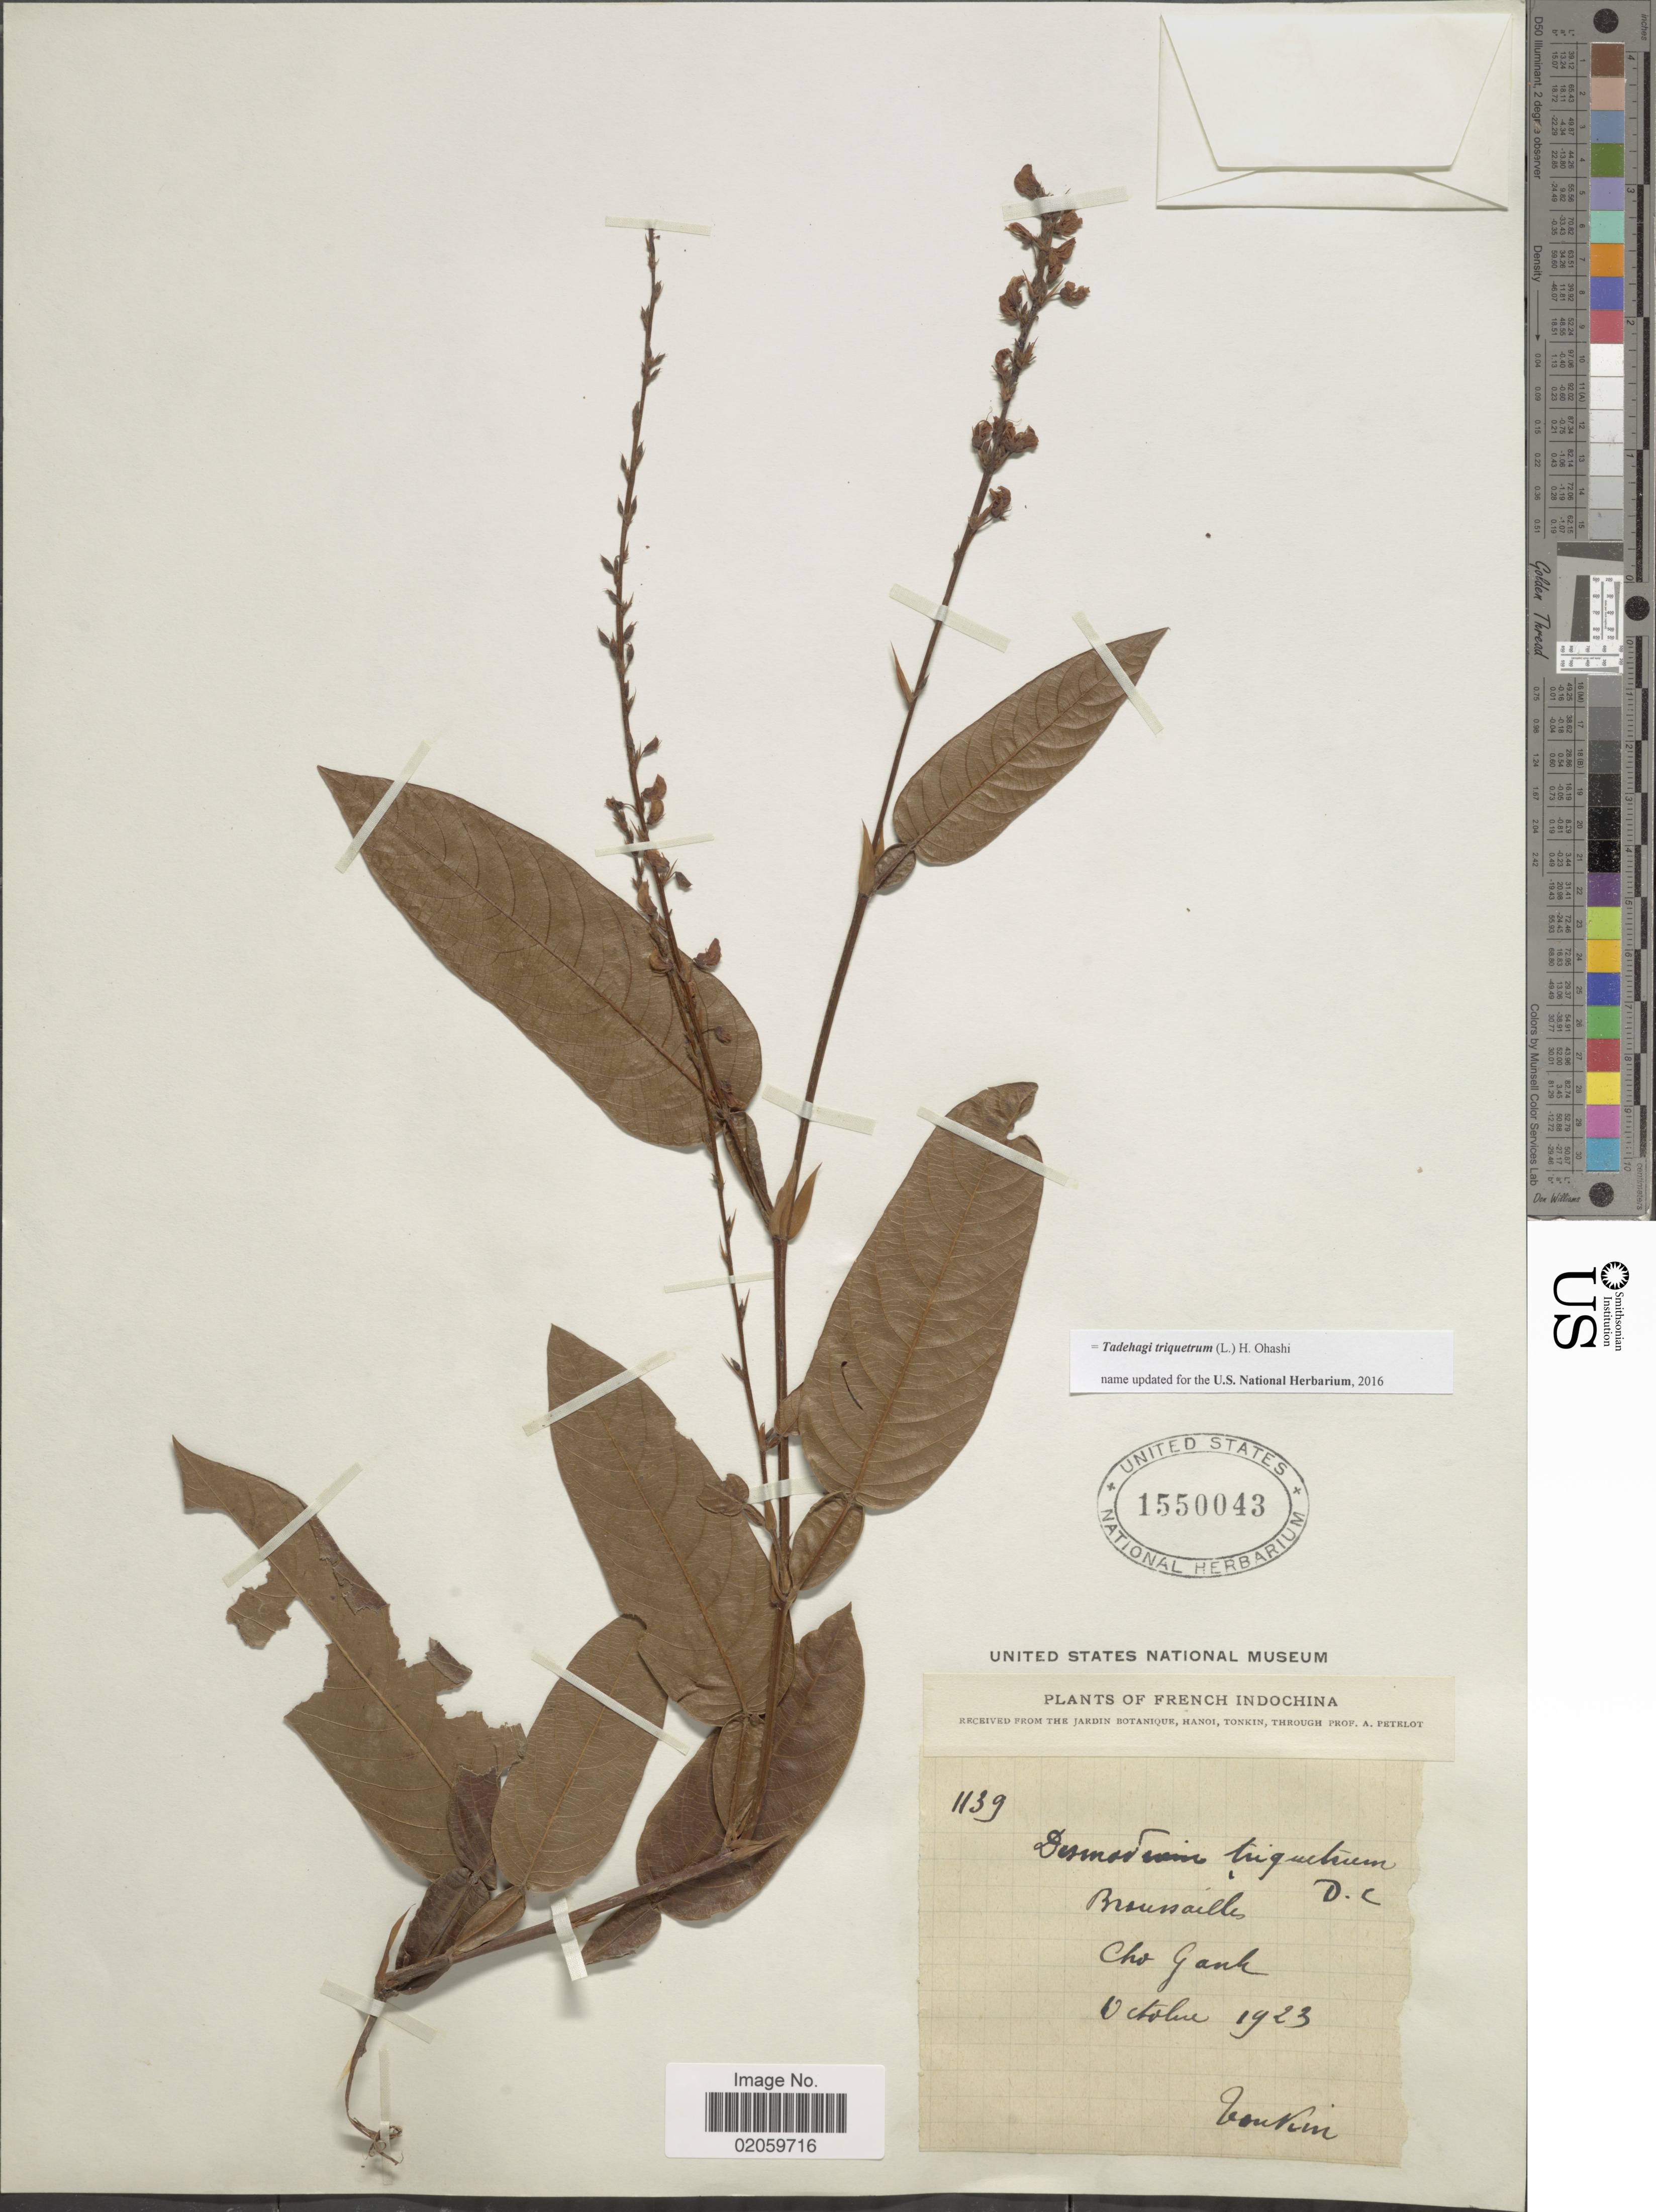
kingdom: Plantae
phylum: Tracheophyta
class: Magnoliopsida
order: Fabales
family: Fabaceae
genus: Tadehagi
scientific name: Tadehagi triquetrum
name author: (L.) H. Ohashi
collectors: A. Petelot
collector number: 1139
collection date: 1923-10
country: Vietnam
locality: Tonkin. French IndoChina. Cho Ganh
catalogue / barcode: US 1550043